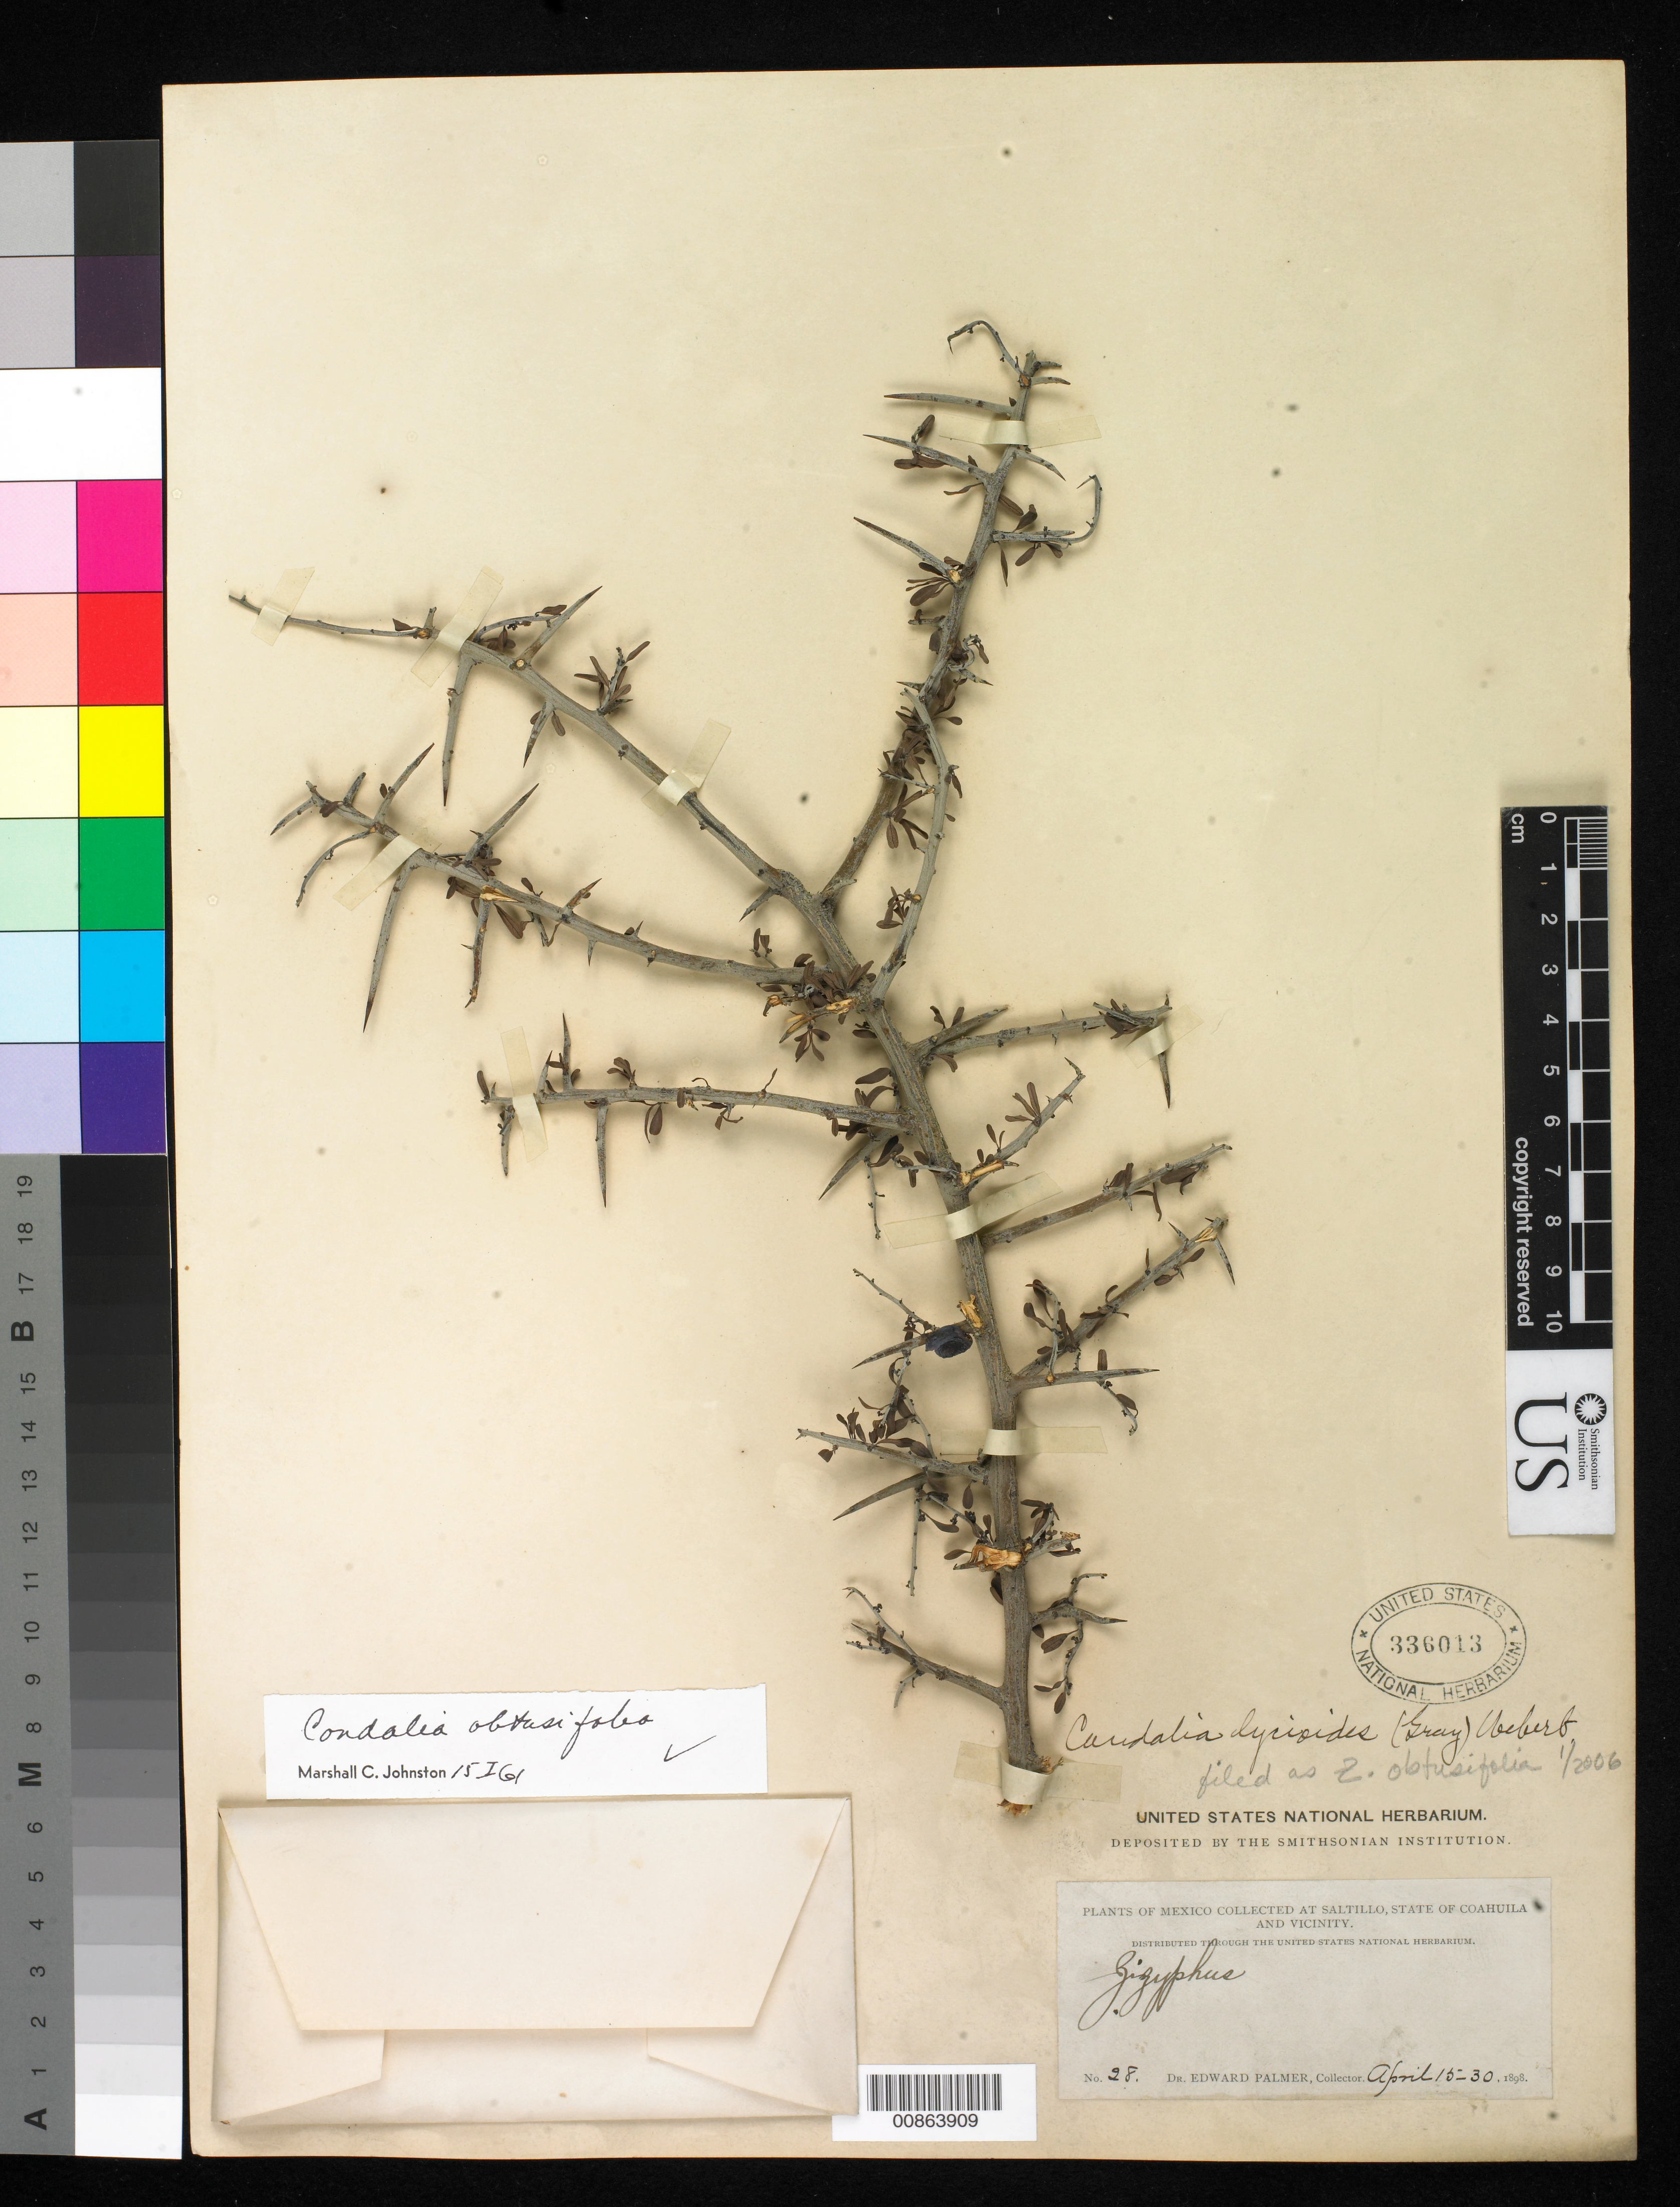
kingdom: Plantae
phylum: Tracheophyta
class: Magnoliopsida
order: Rosales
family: Rhamnaceae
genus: Sarcomphalus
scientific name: Sarcomphalus obtusifolius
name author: (Hook. ex Torr. & A. Gray) Hauenschild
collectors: E. Palmer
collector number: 28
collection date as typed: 15 Apr 1898 to 30 Apr 1898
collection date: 1898-04-15/1898-04-30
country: Mexico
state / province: Coahuila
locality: Saltillo, Coahuila and vicinity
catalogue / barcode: US 336013